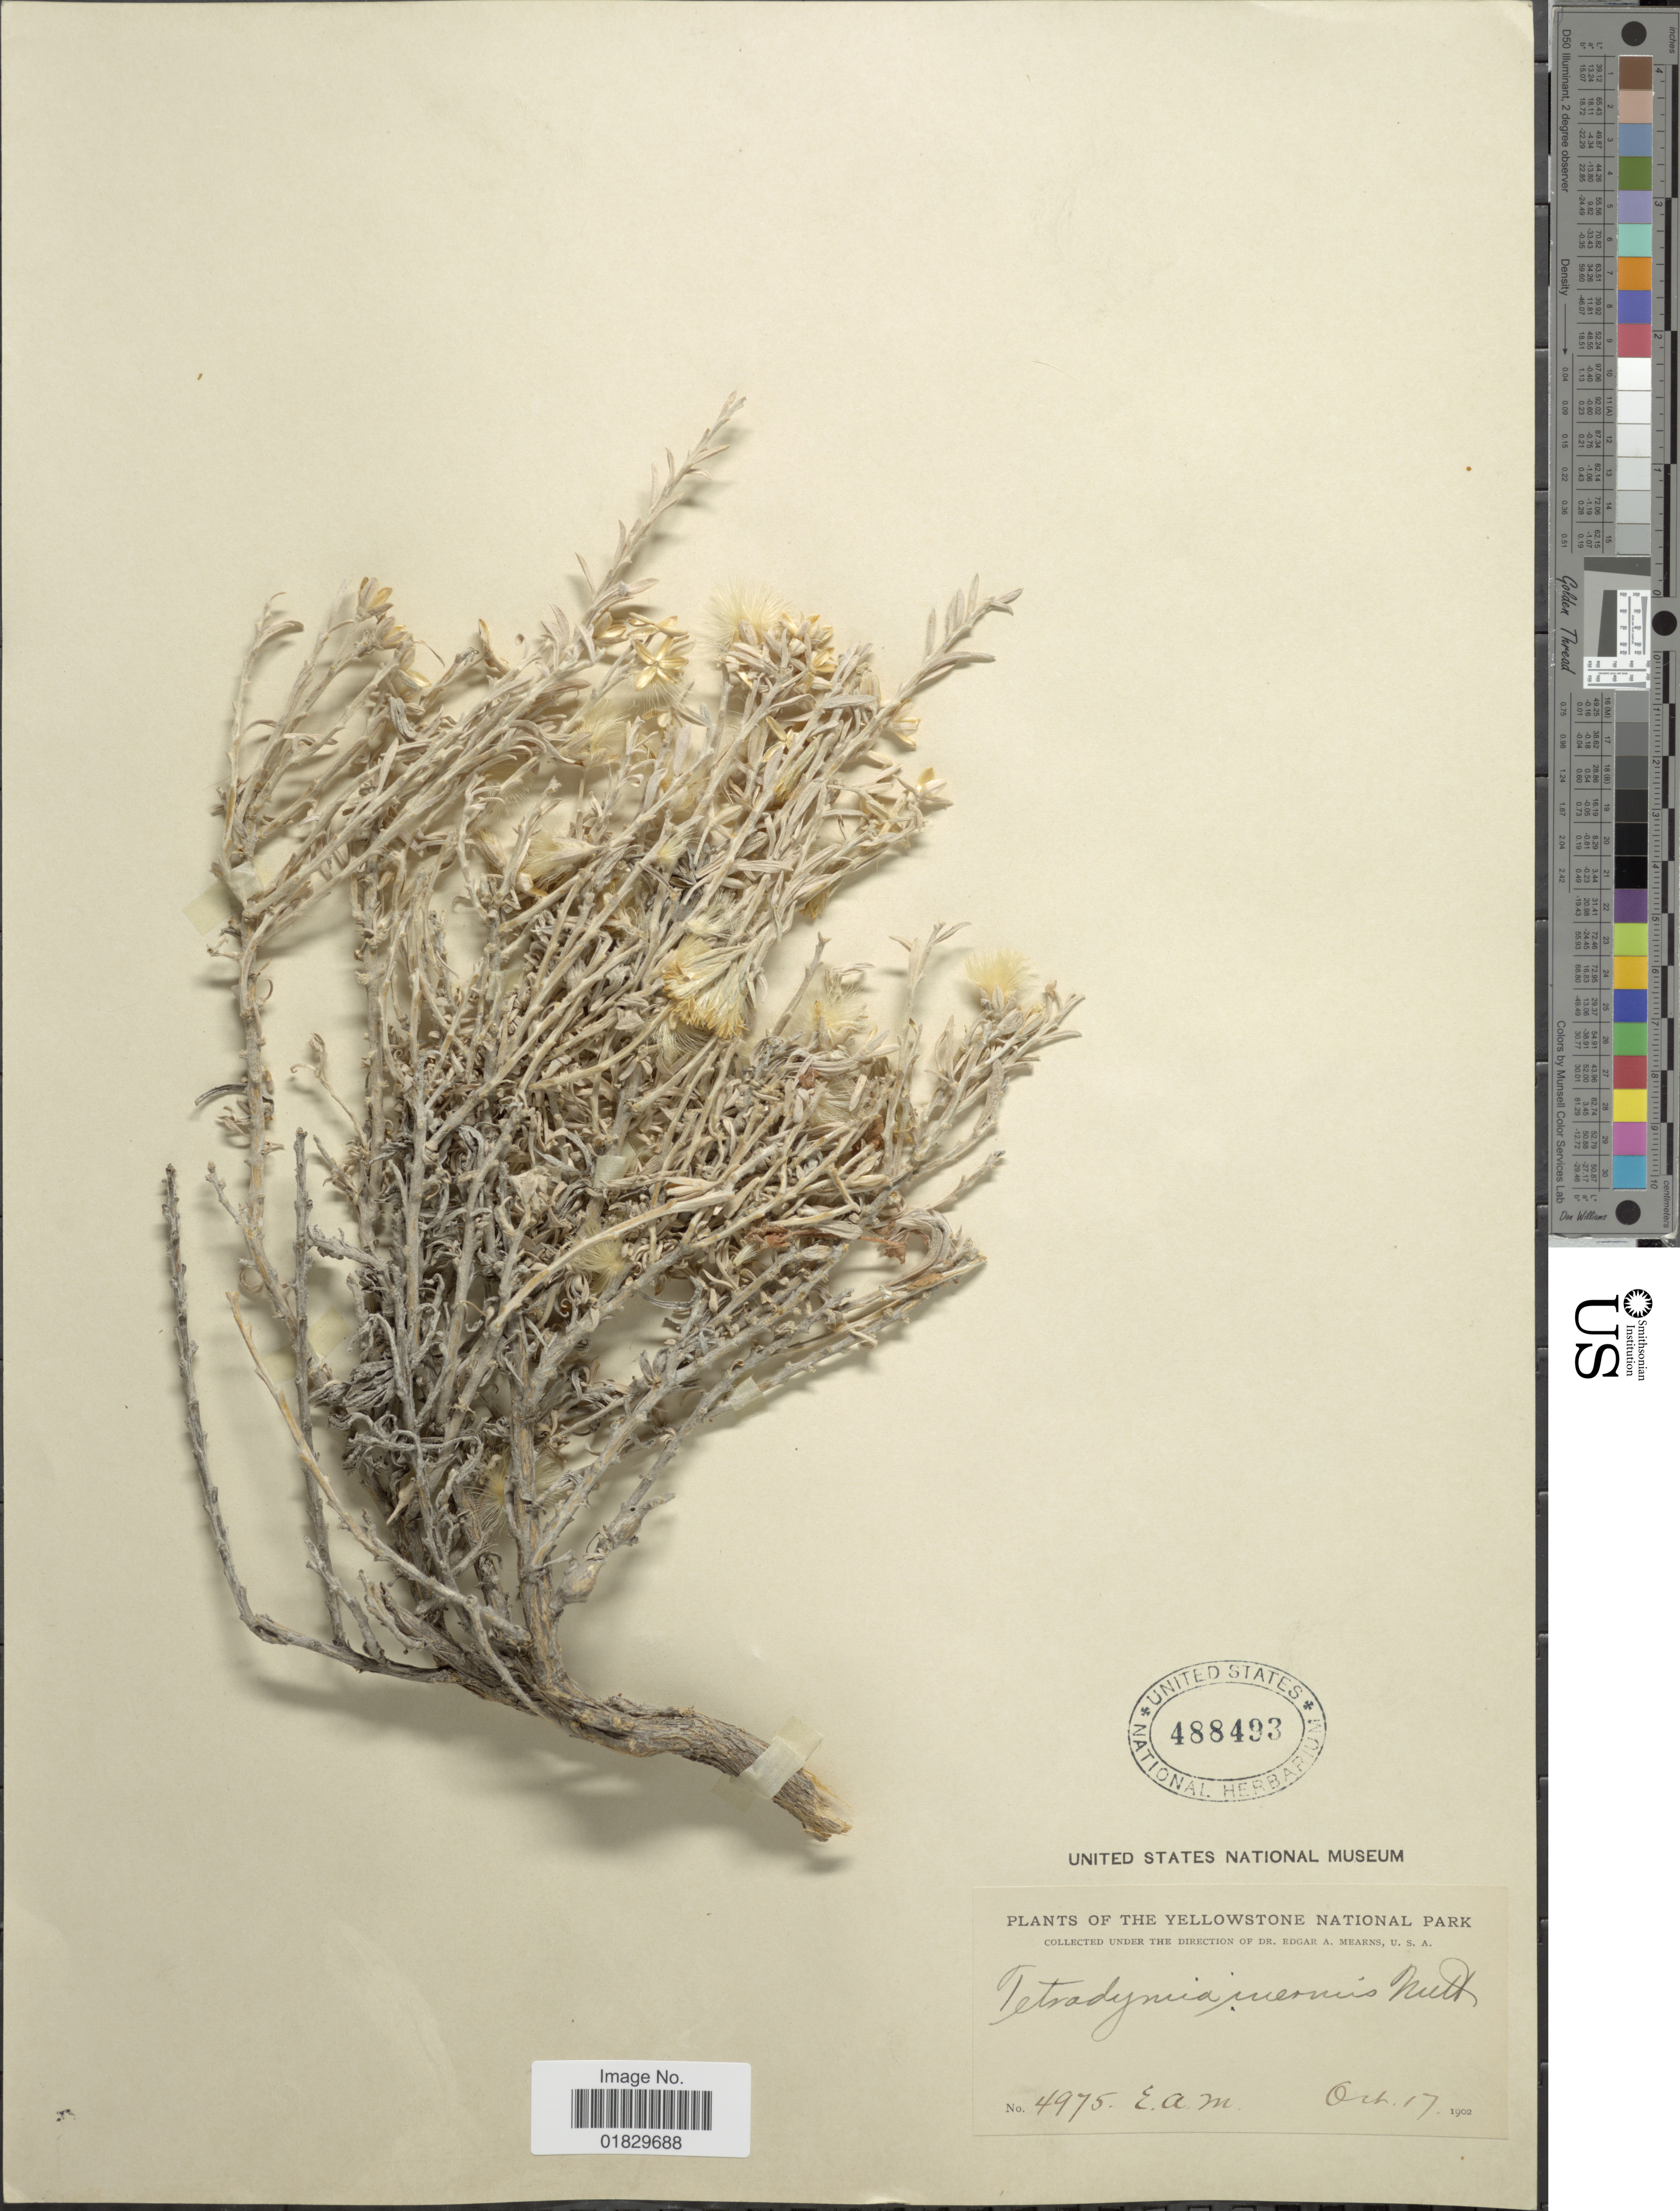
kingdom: Plantae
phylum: Tracheophyta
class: Magnoliopsida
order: Asterales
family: Asteraceae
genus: Tetradymia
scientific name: Tetradymia canescens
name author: DC.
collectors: E. A. Mearns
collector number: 4975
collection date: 1902-10-17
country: United States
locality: Yellowstone National Park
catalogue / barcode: US 488493